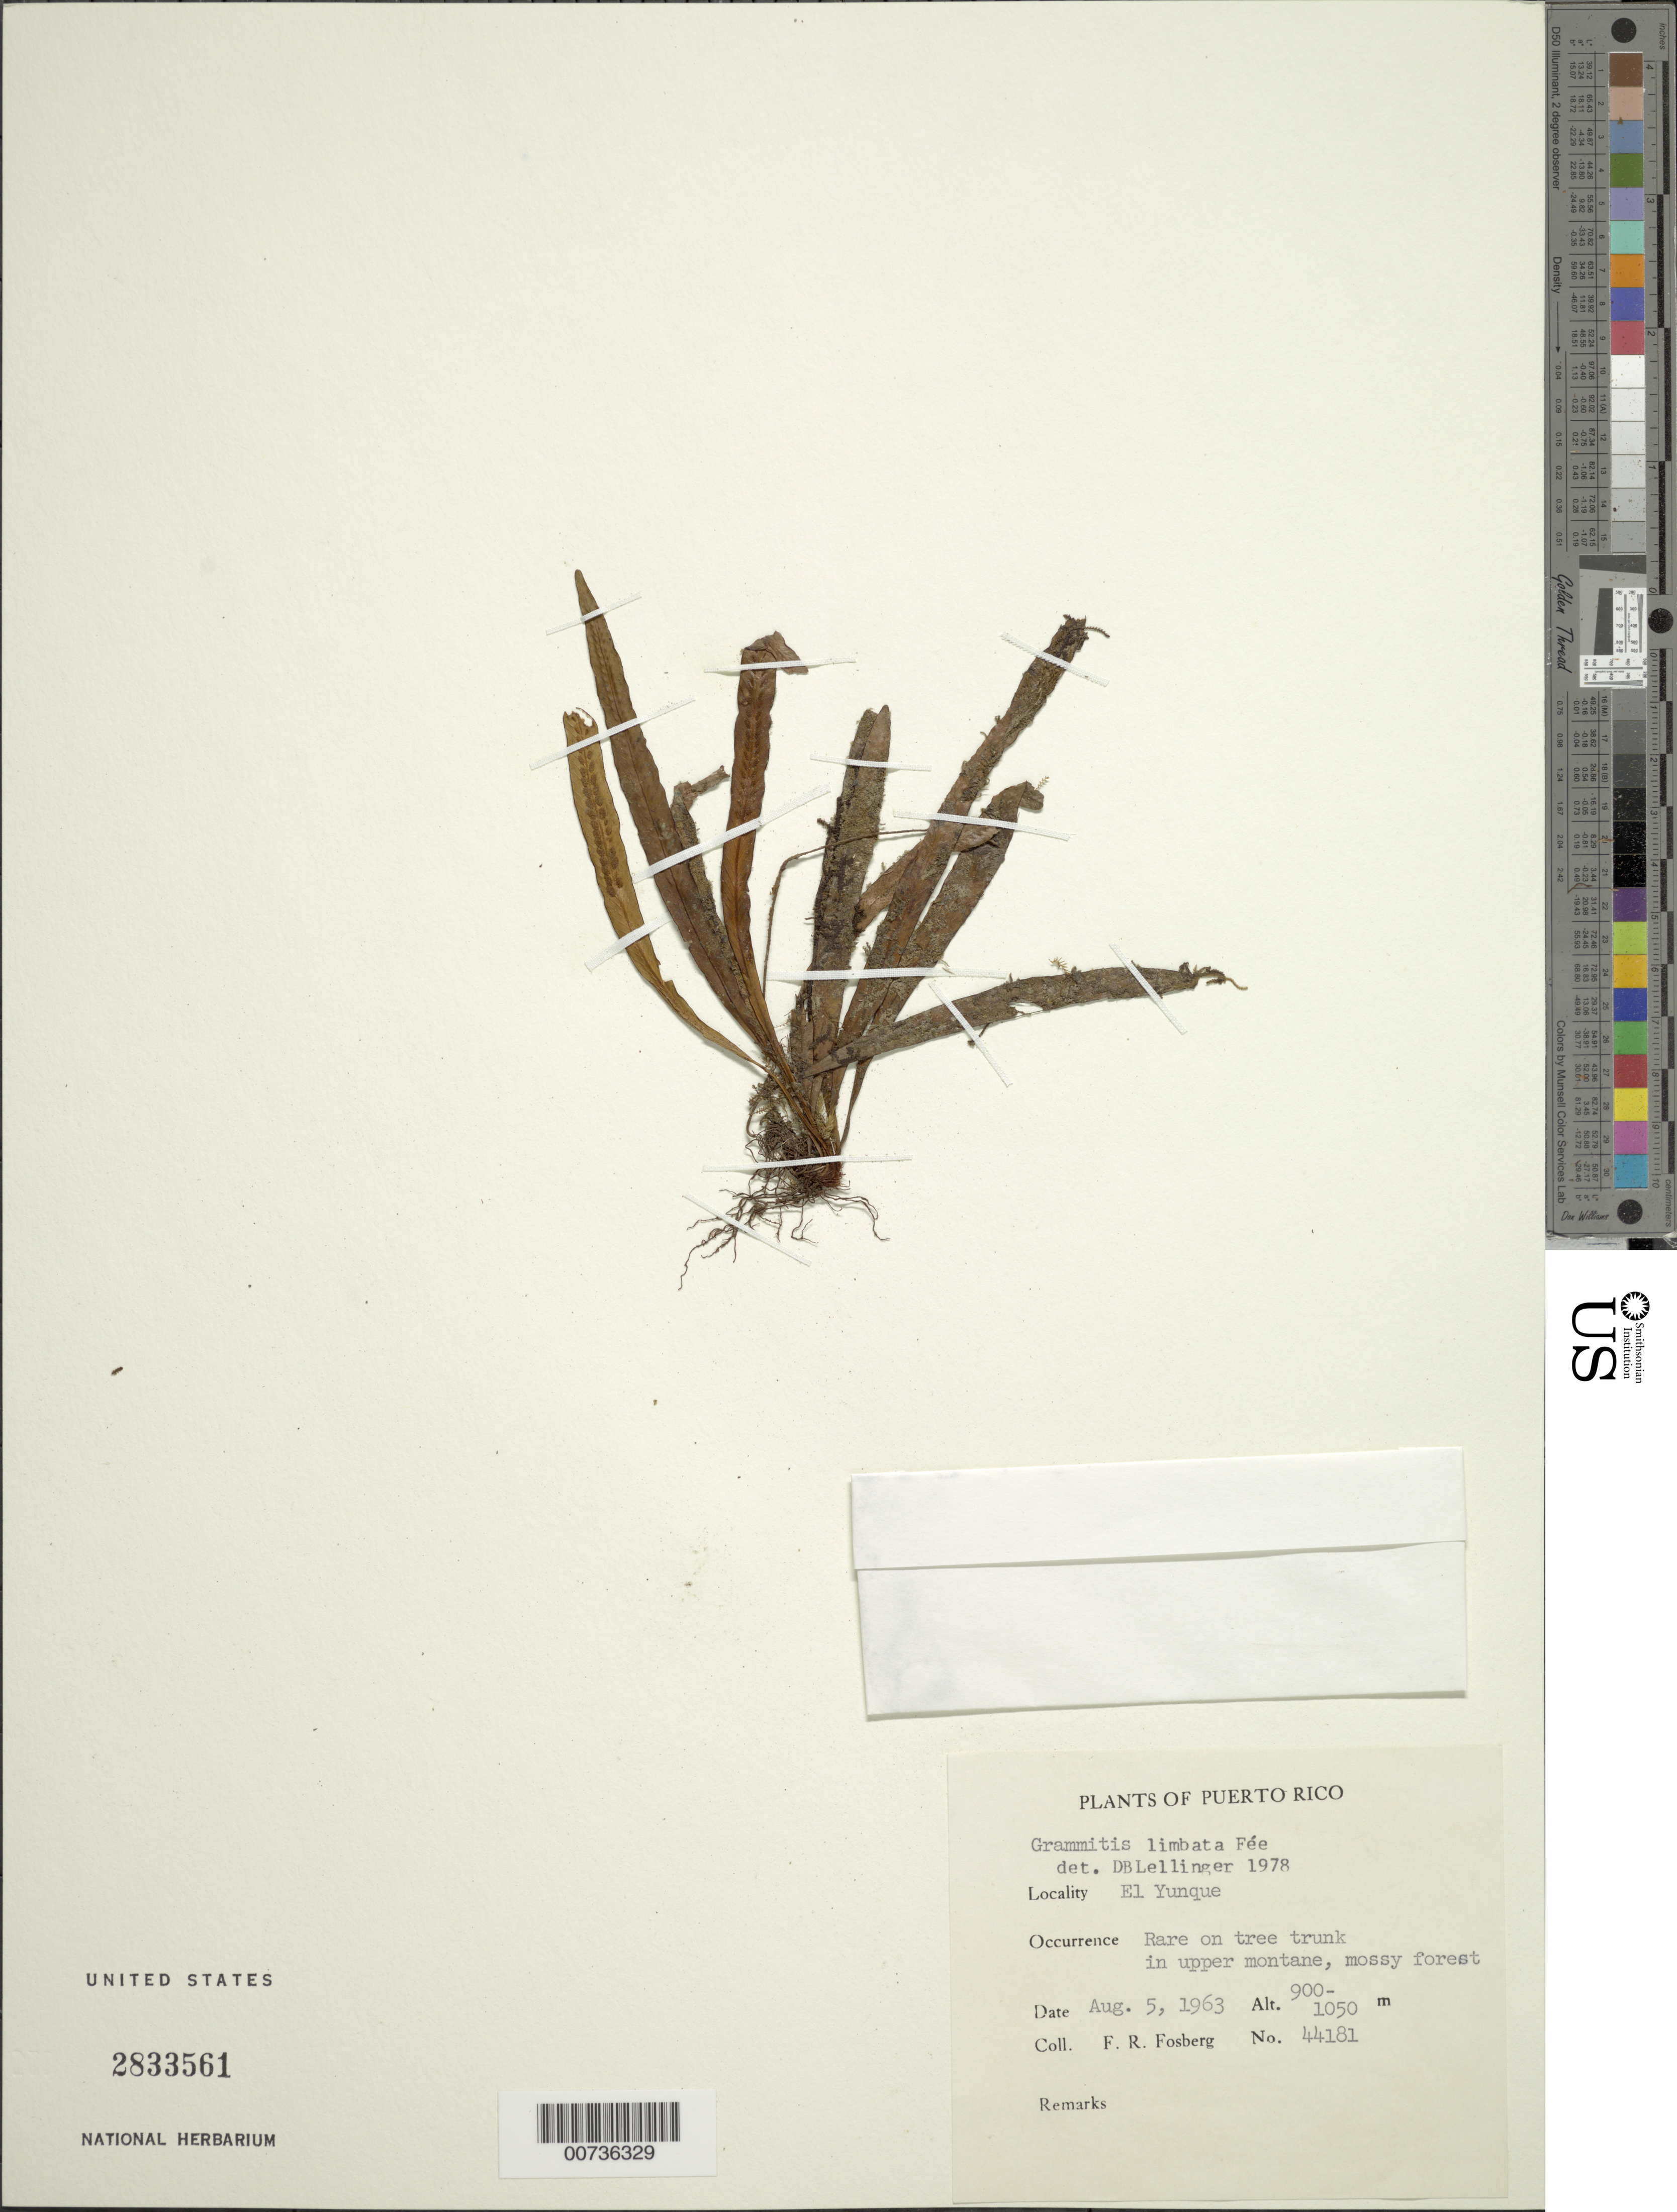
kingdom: Plantae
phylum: Tracheophyta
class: Polypodiopsida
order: Polypodiales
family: Polypodiaceae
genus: Grammitis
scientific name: Grammitis limbata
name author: Fée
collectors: F. R. Fosberg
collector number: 44181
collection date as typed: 05 Aug 1963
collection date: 1963-08-05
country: Puerto Rico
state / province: Río Grande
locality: El Yunque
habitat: Rare on tree trunk in upper montane, mossy forest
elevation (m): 900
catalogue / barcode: US 2833561